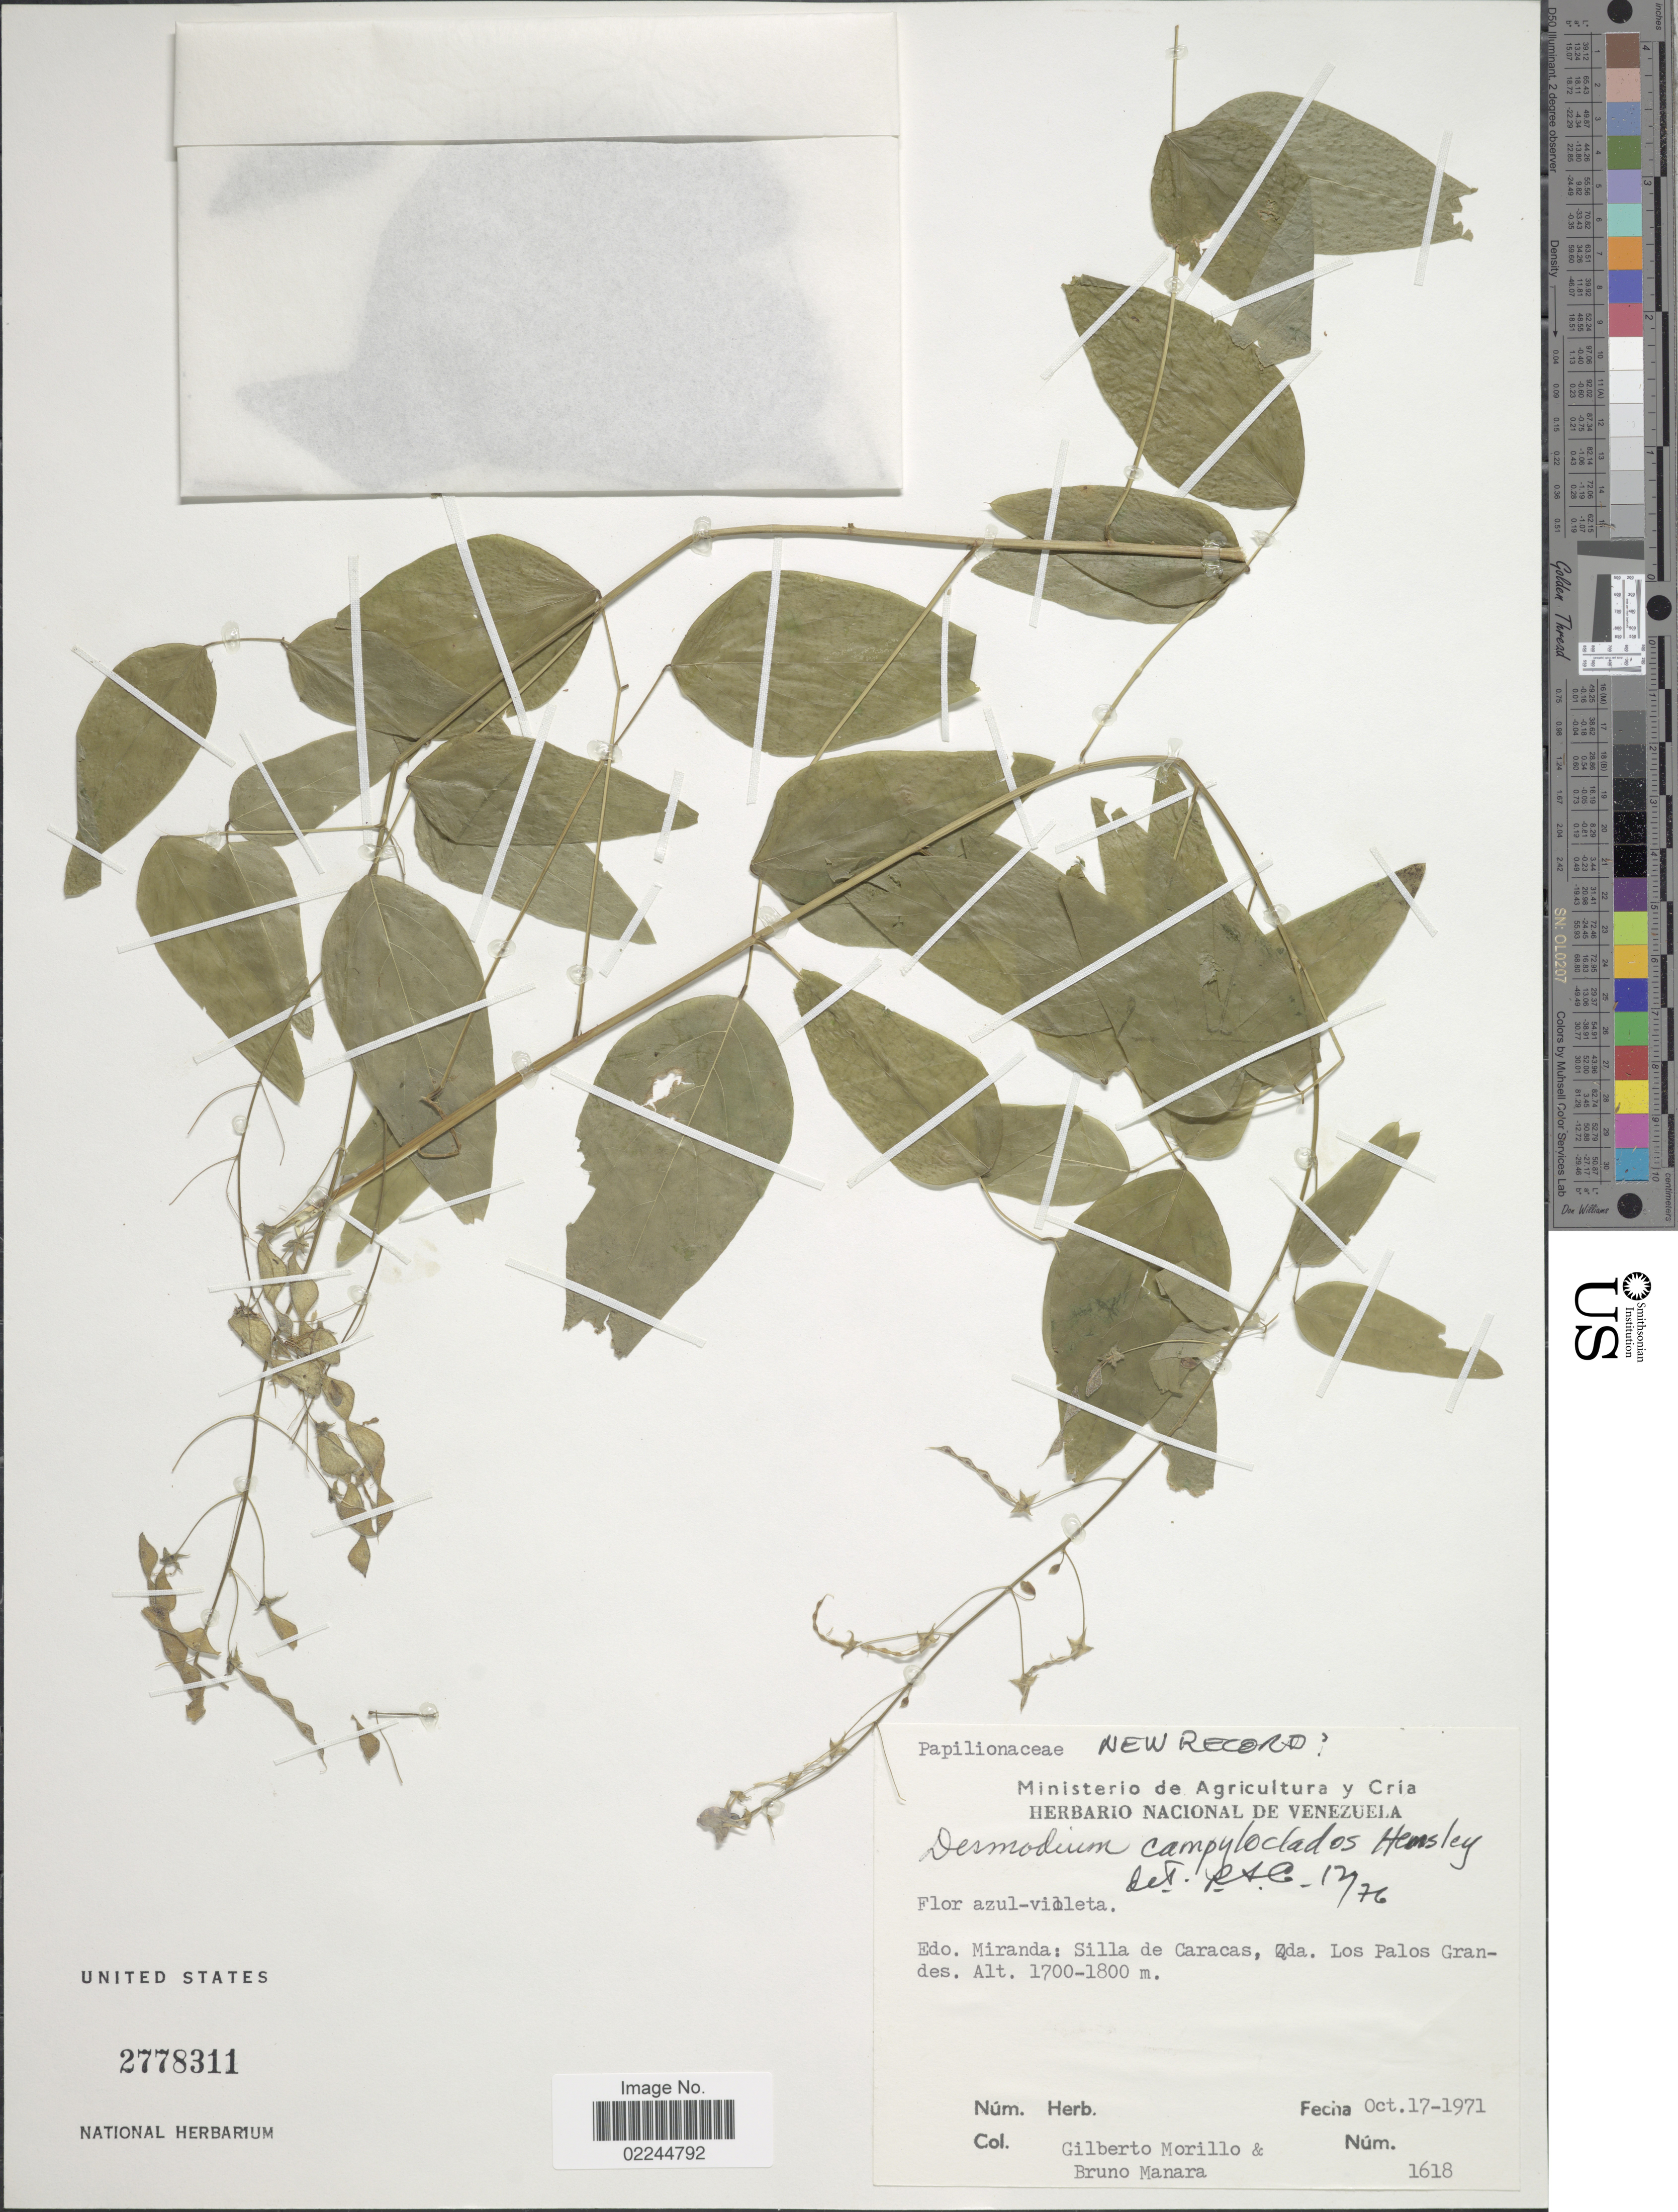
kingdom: Plantae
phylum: Tracheophyta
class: Magnoliopsida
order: Fabales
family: Fabaceae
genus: Desmodium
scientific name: Desmodium campyloclados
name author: Hemsl.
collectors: G. N. Morillo & B. Manara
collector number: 1618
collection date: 1971-10-17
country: Venezuela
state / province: Miranda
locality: Silla de Caracas, Los Palos Grandes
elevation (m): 1700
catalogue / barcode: US 2778311